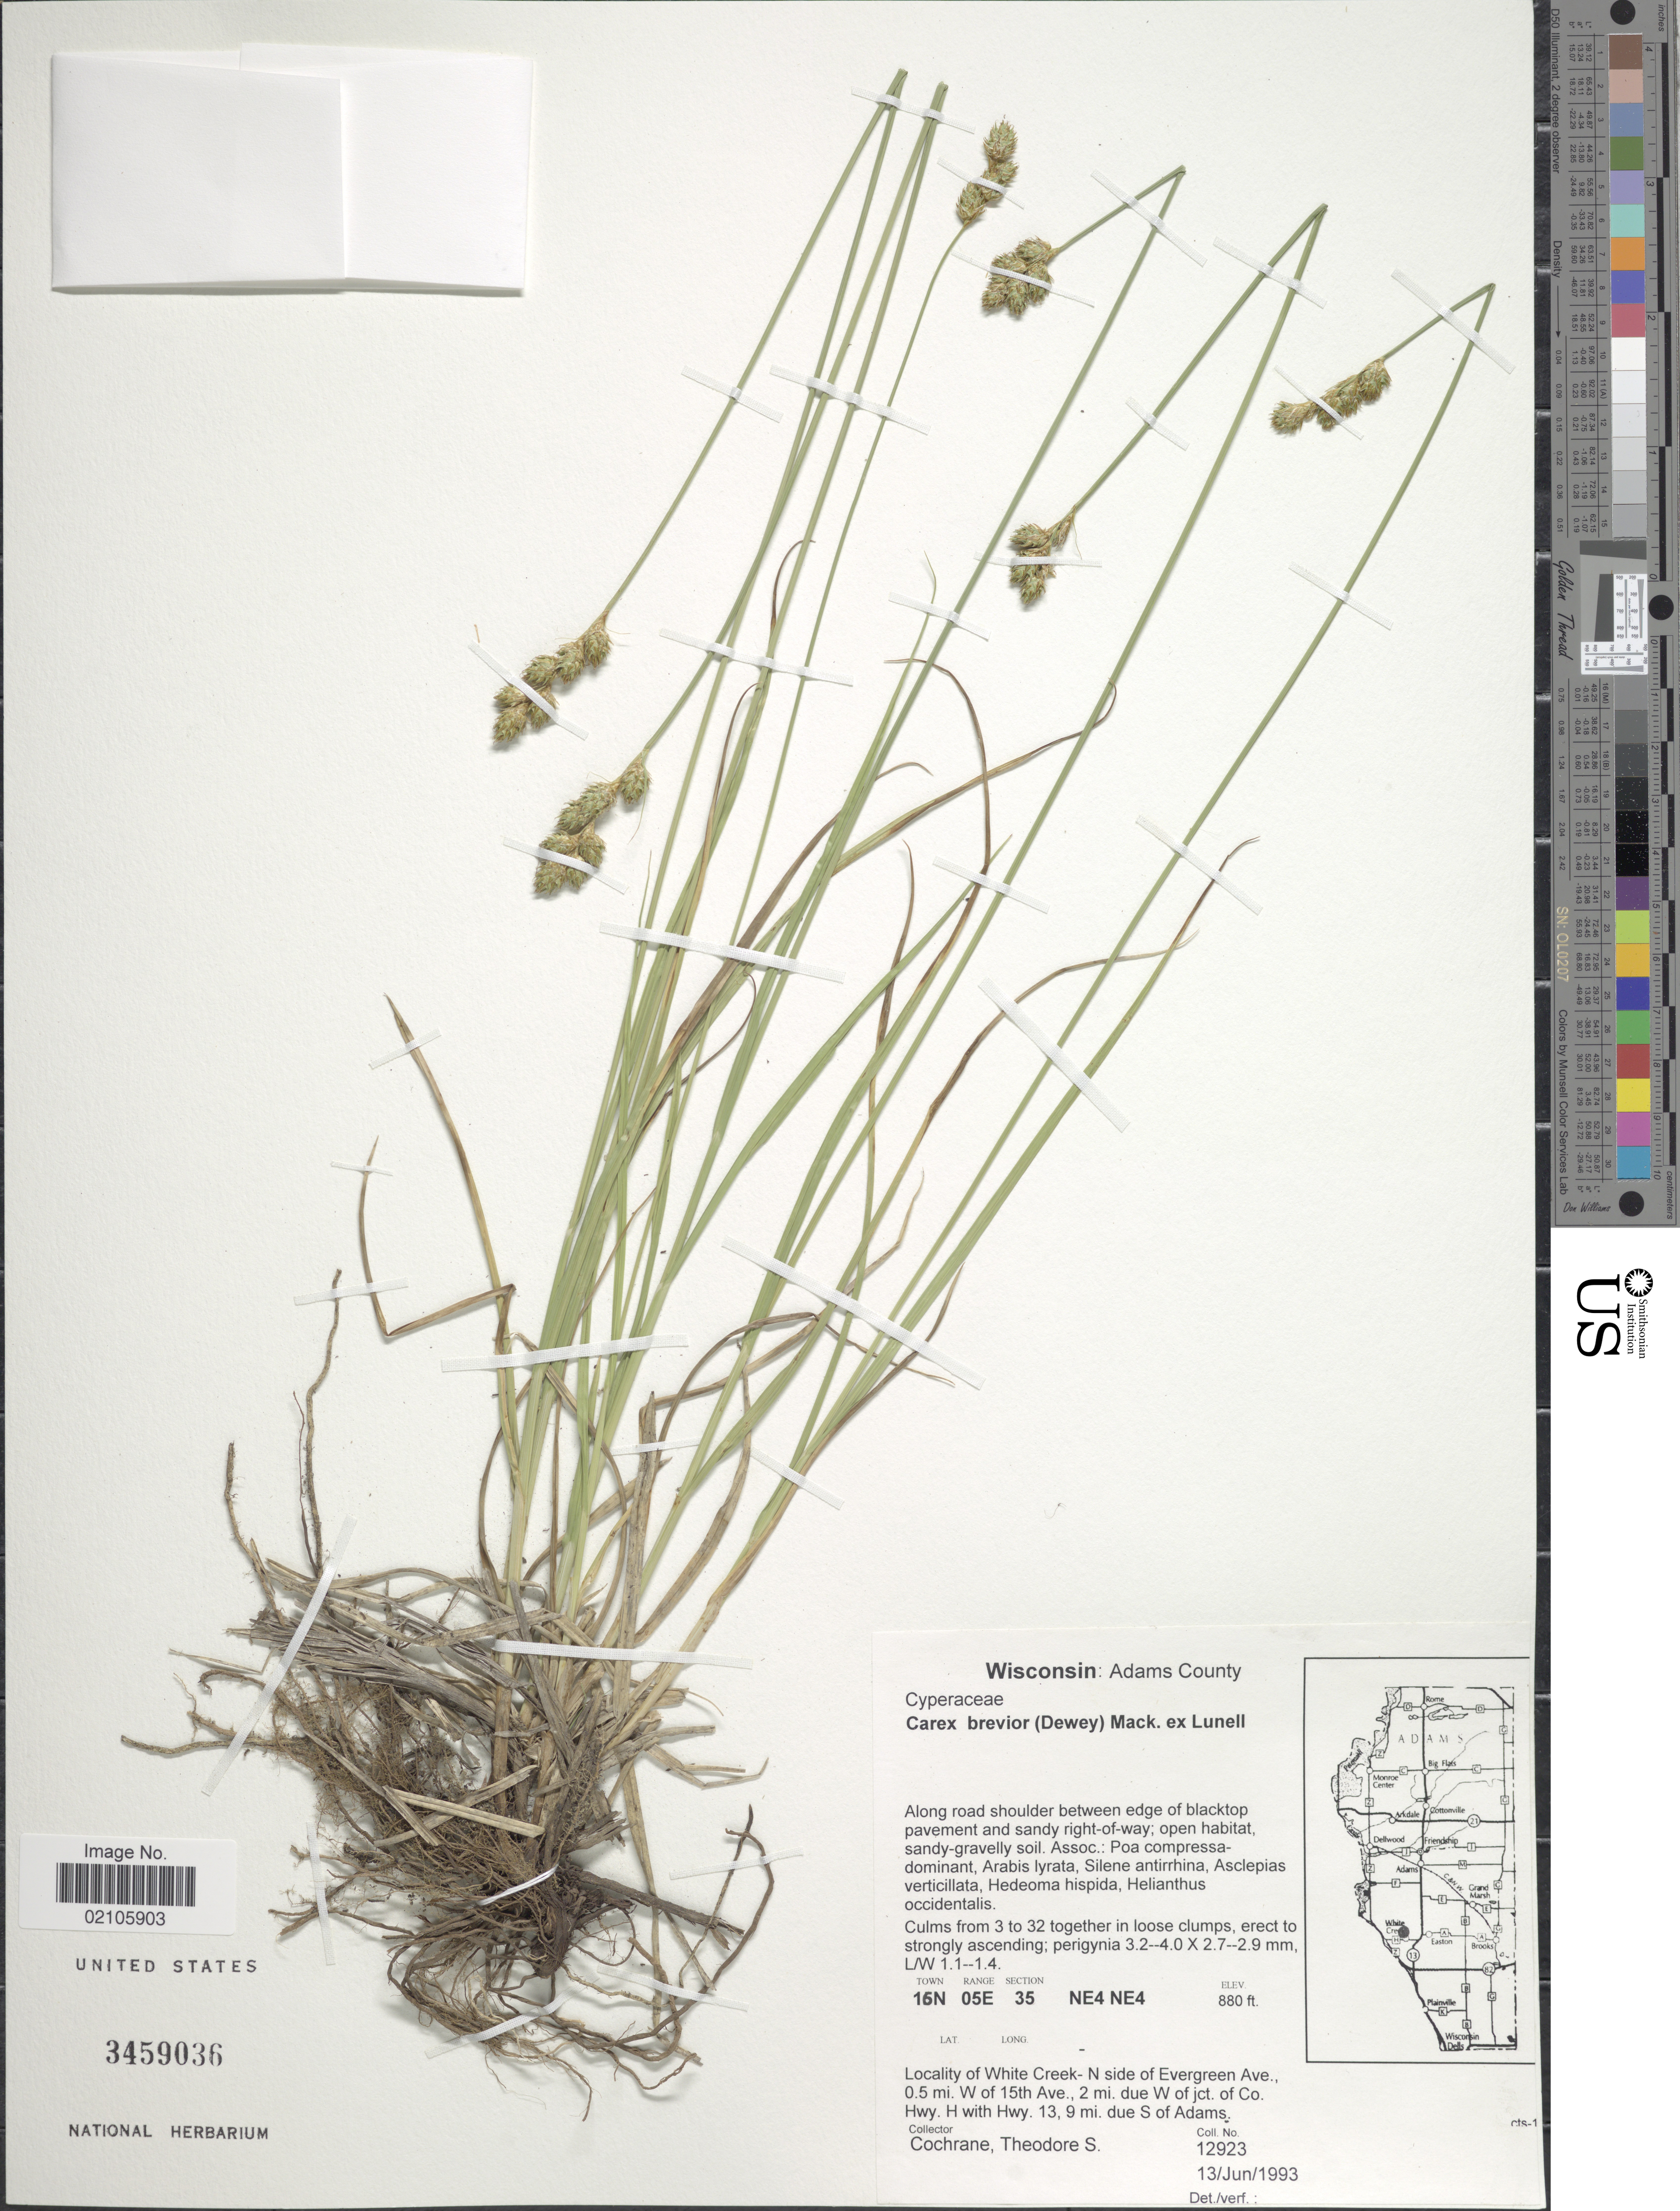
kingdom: Plantae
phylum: Tracheophyta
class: Liliopsida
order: Poales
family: Cyperaceae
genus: Carex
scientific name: Carex brevior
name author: (Dewey) Mack. ex Lunell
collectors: T. S. Cochrane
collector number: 12923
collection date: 1993-06-13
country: United States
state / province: Wisconsin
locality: Adams County. Along road shoulder between edge of blacktop pavement. Locality of White Creek - N side of Evergreen Ave., 0.5 mi W of 15th Ave., 2 mi. due W of jct. of Co,. Hwy. H with Hwy. 13.9 mi. due S of Adams. Town 16N range 05E Section 35 NE4 NE4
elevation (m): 268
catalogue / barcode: US 3459036